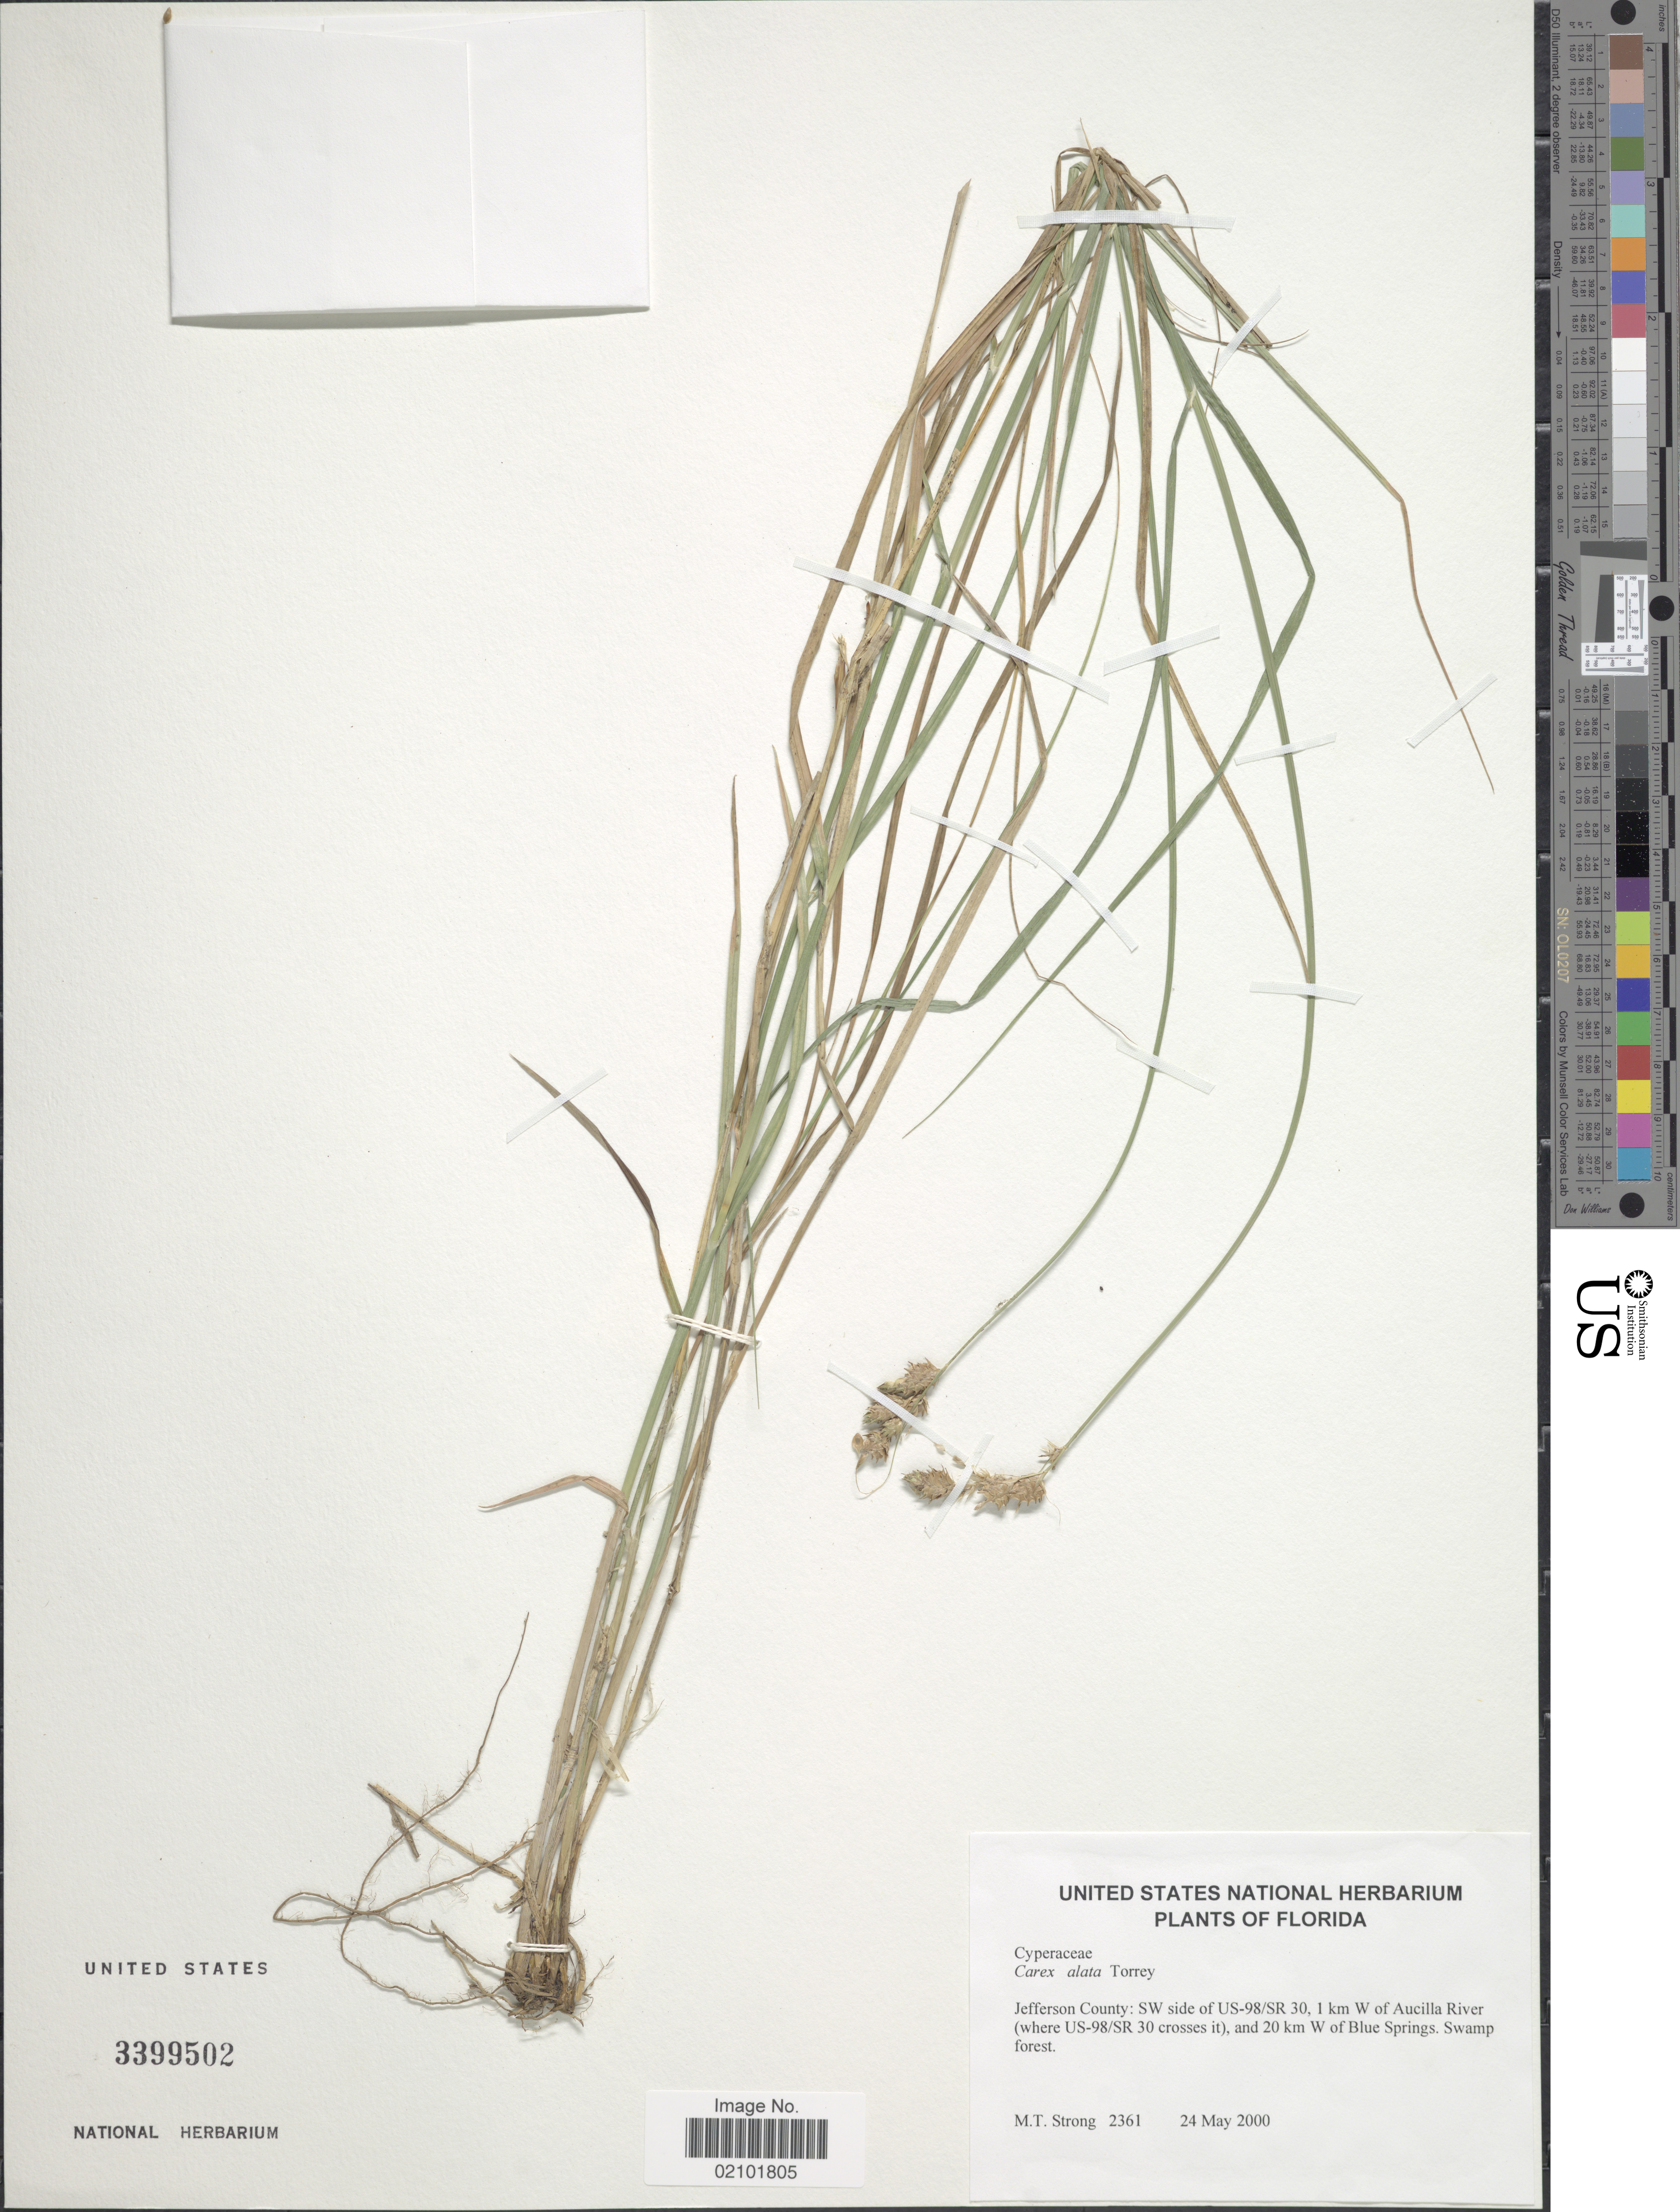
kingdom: Plantae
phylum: Tracheophyta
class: Liliopsida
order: Poales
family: Cyperaceae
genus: Carex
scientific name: Carex alata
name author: Torr.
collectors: M. T. Strong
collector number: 2361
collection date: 2000-05-24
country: United States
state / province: Florida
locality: Jefferson County: SW side of US-98/SR 30, 1 km W of Aucilla River (where US-98/SR 30 crosses it), and 20 km W of Blue Springs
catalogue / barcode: US 3399502